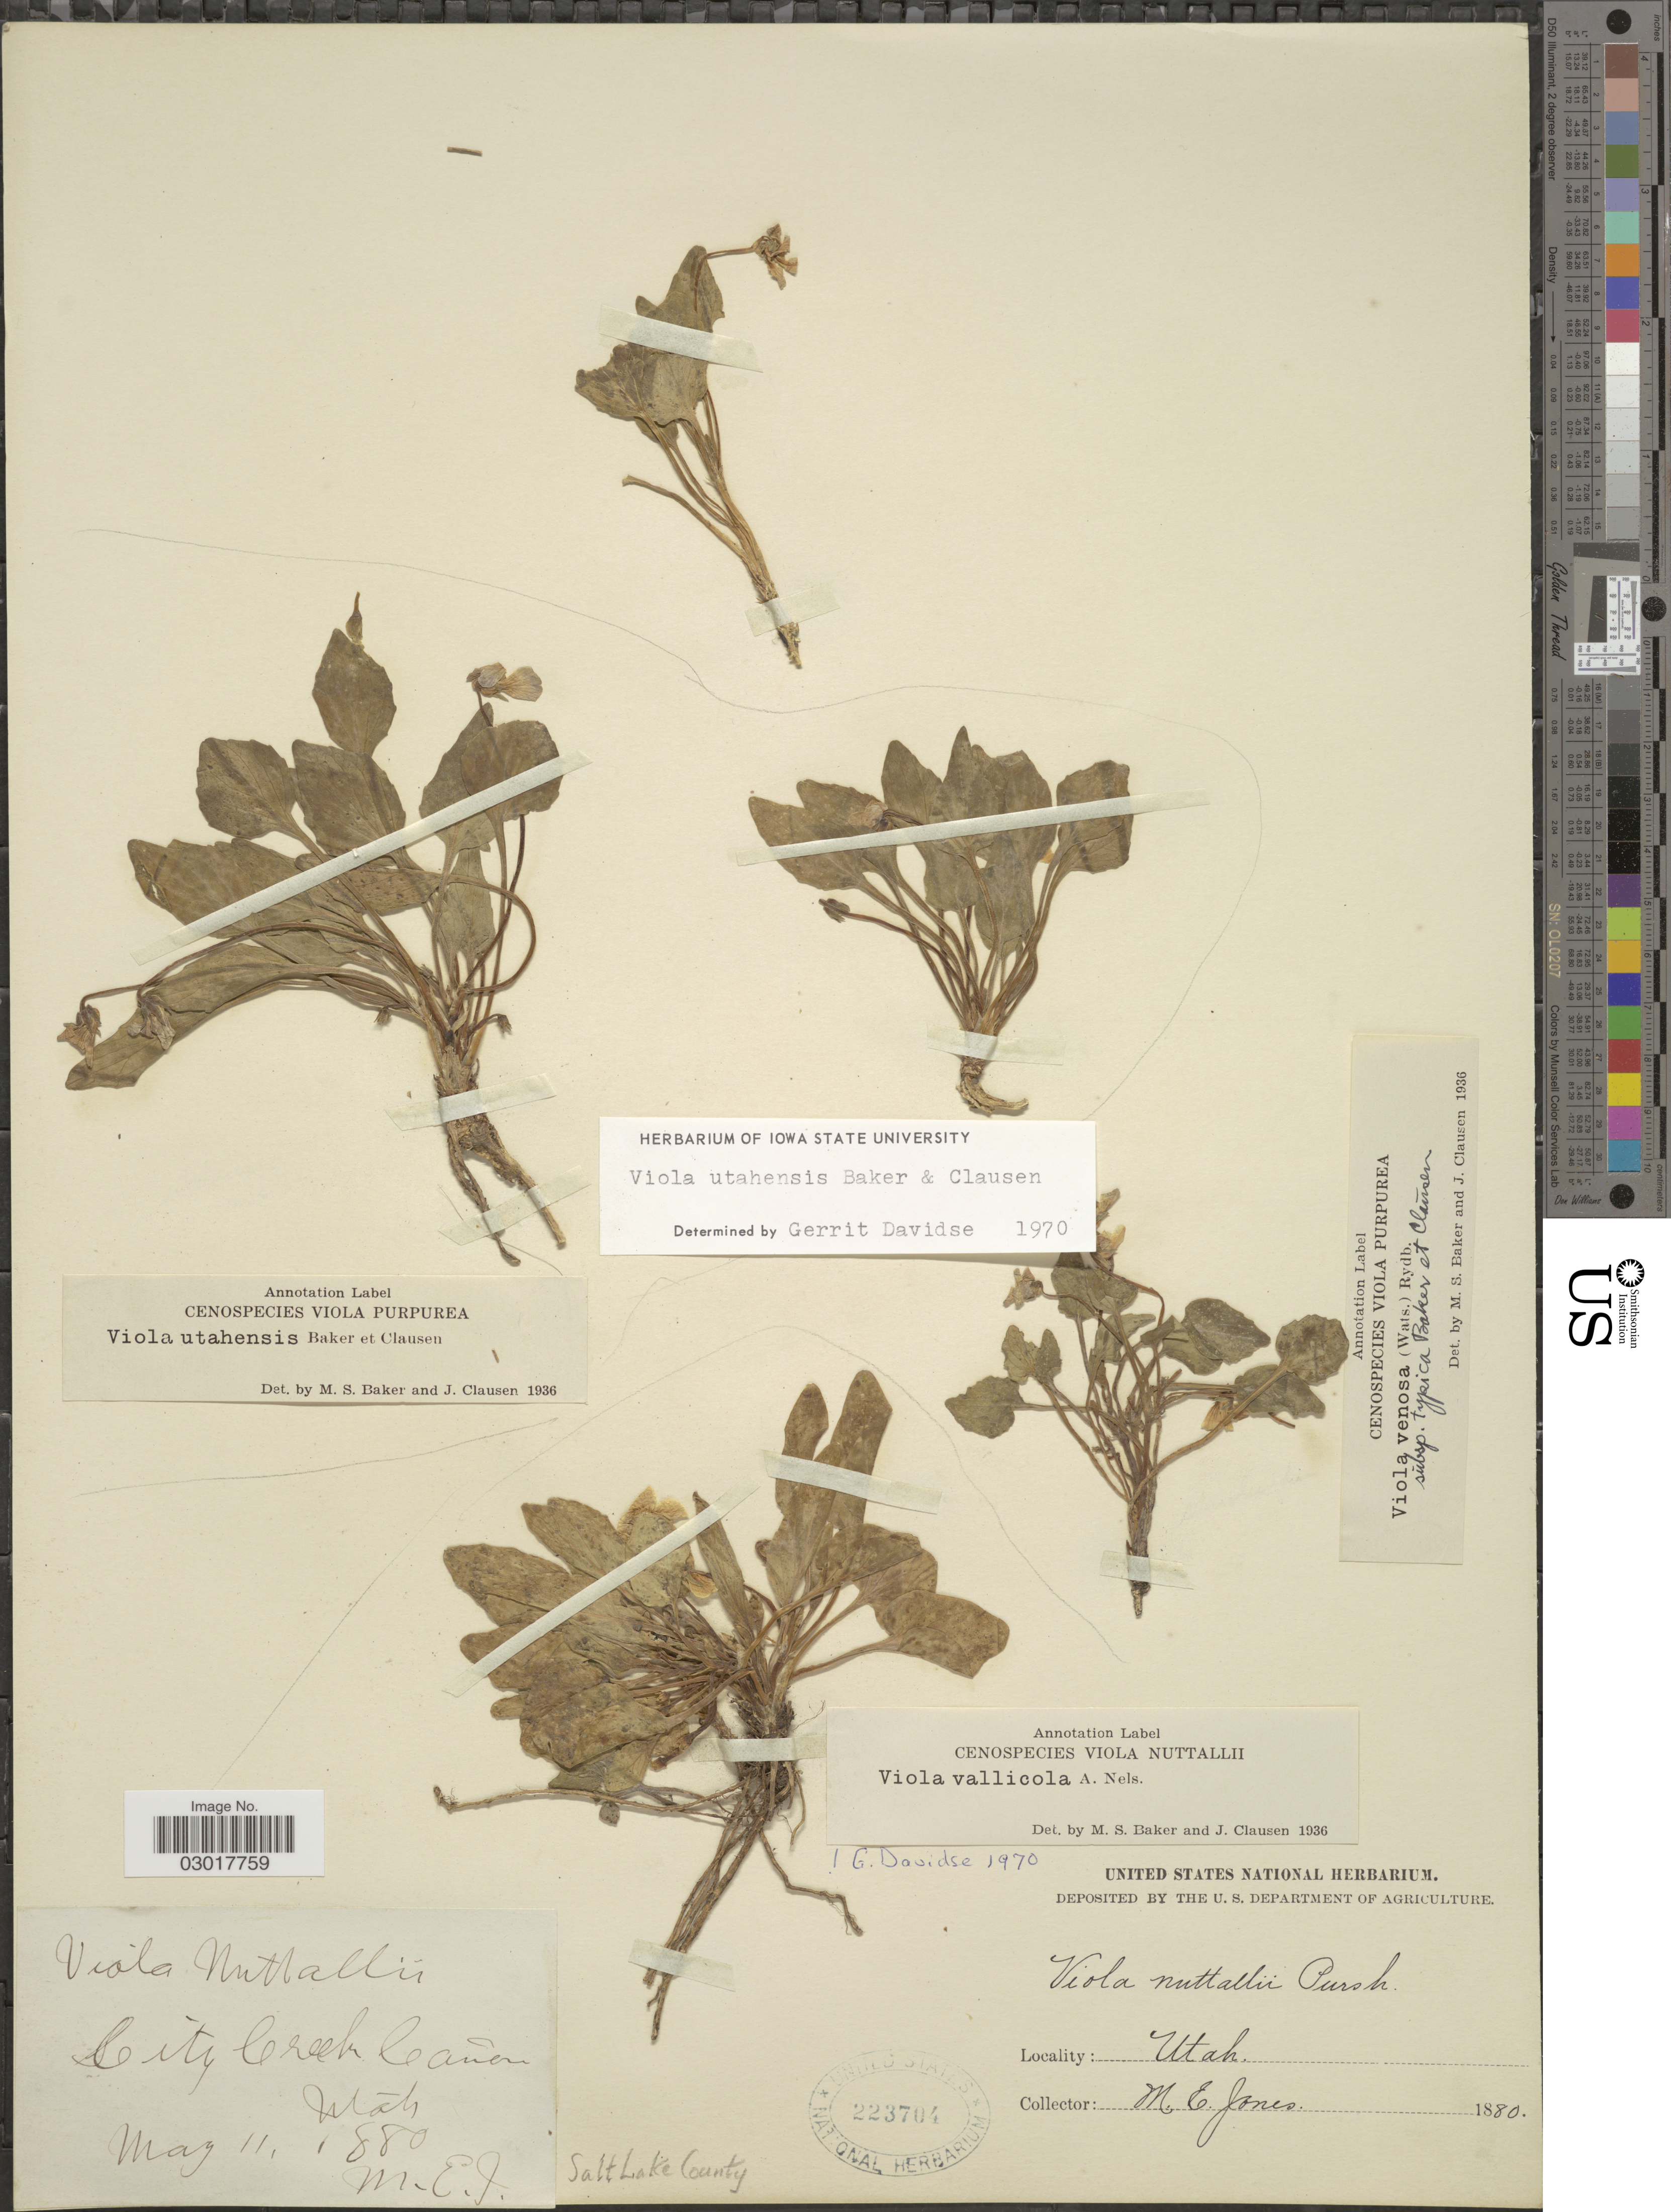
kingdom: Plantae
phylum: Tracheophyta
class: Magnoliopsida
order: Malpighiales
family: Violaceae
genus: Viola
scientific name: Viola utahensis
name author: M.S. Baker & J.C. Clausen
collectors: M. E. Jones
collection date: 1880-05-11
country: United States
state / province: Utah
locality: City Creek Cañon, Salt Lake County.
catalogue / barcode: US 223704